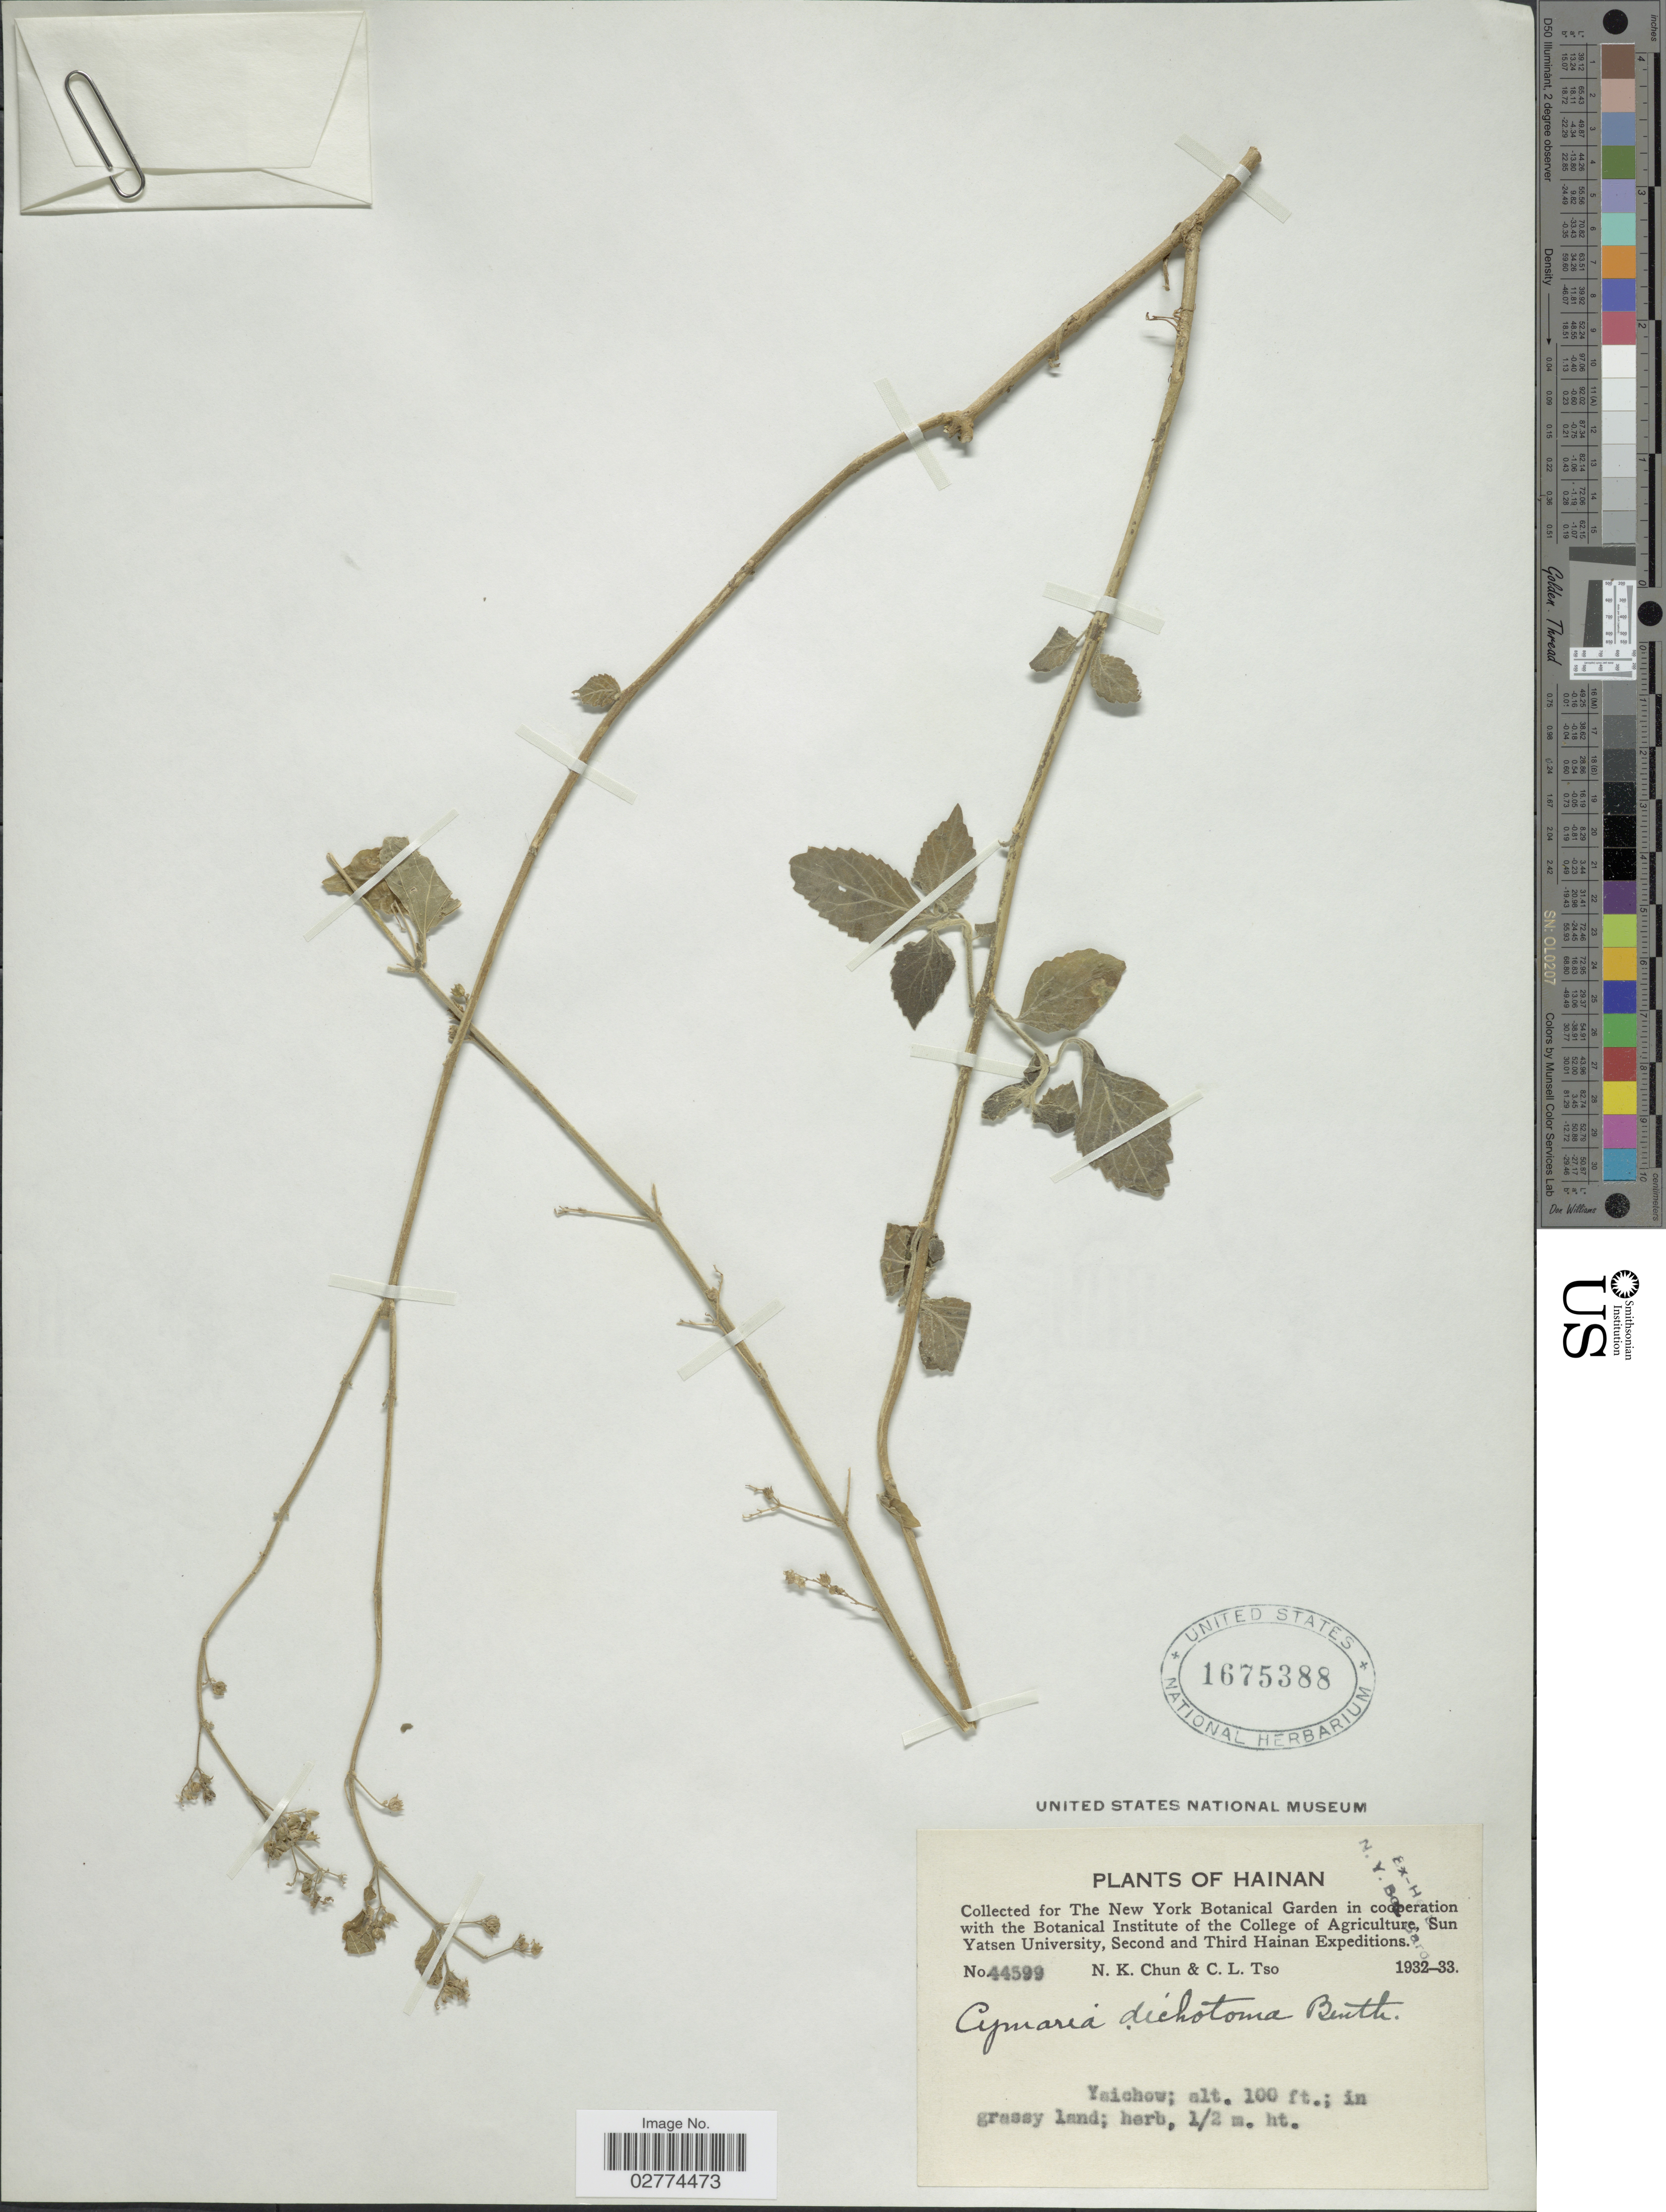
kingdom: Plantae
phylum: Tracheophyta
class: Magnoliopsida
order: Lamiales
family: Lamiaceae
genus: Cymaria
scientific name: Cymaria dichotoma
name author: Benth.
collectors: N. K. Chun & C. Tso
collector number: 44599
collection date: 1932/1933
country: China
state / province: Hainan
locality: Yaichow.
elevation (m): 30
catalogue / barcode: US 1675388